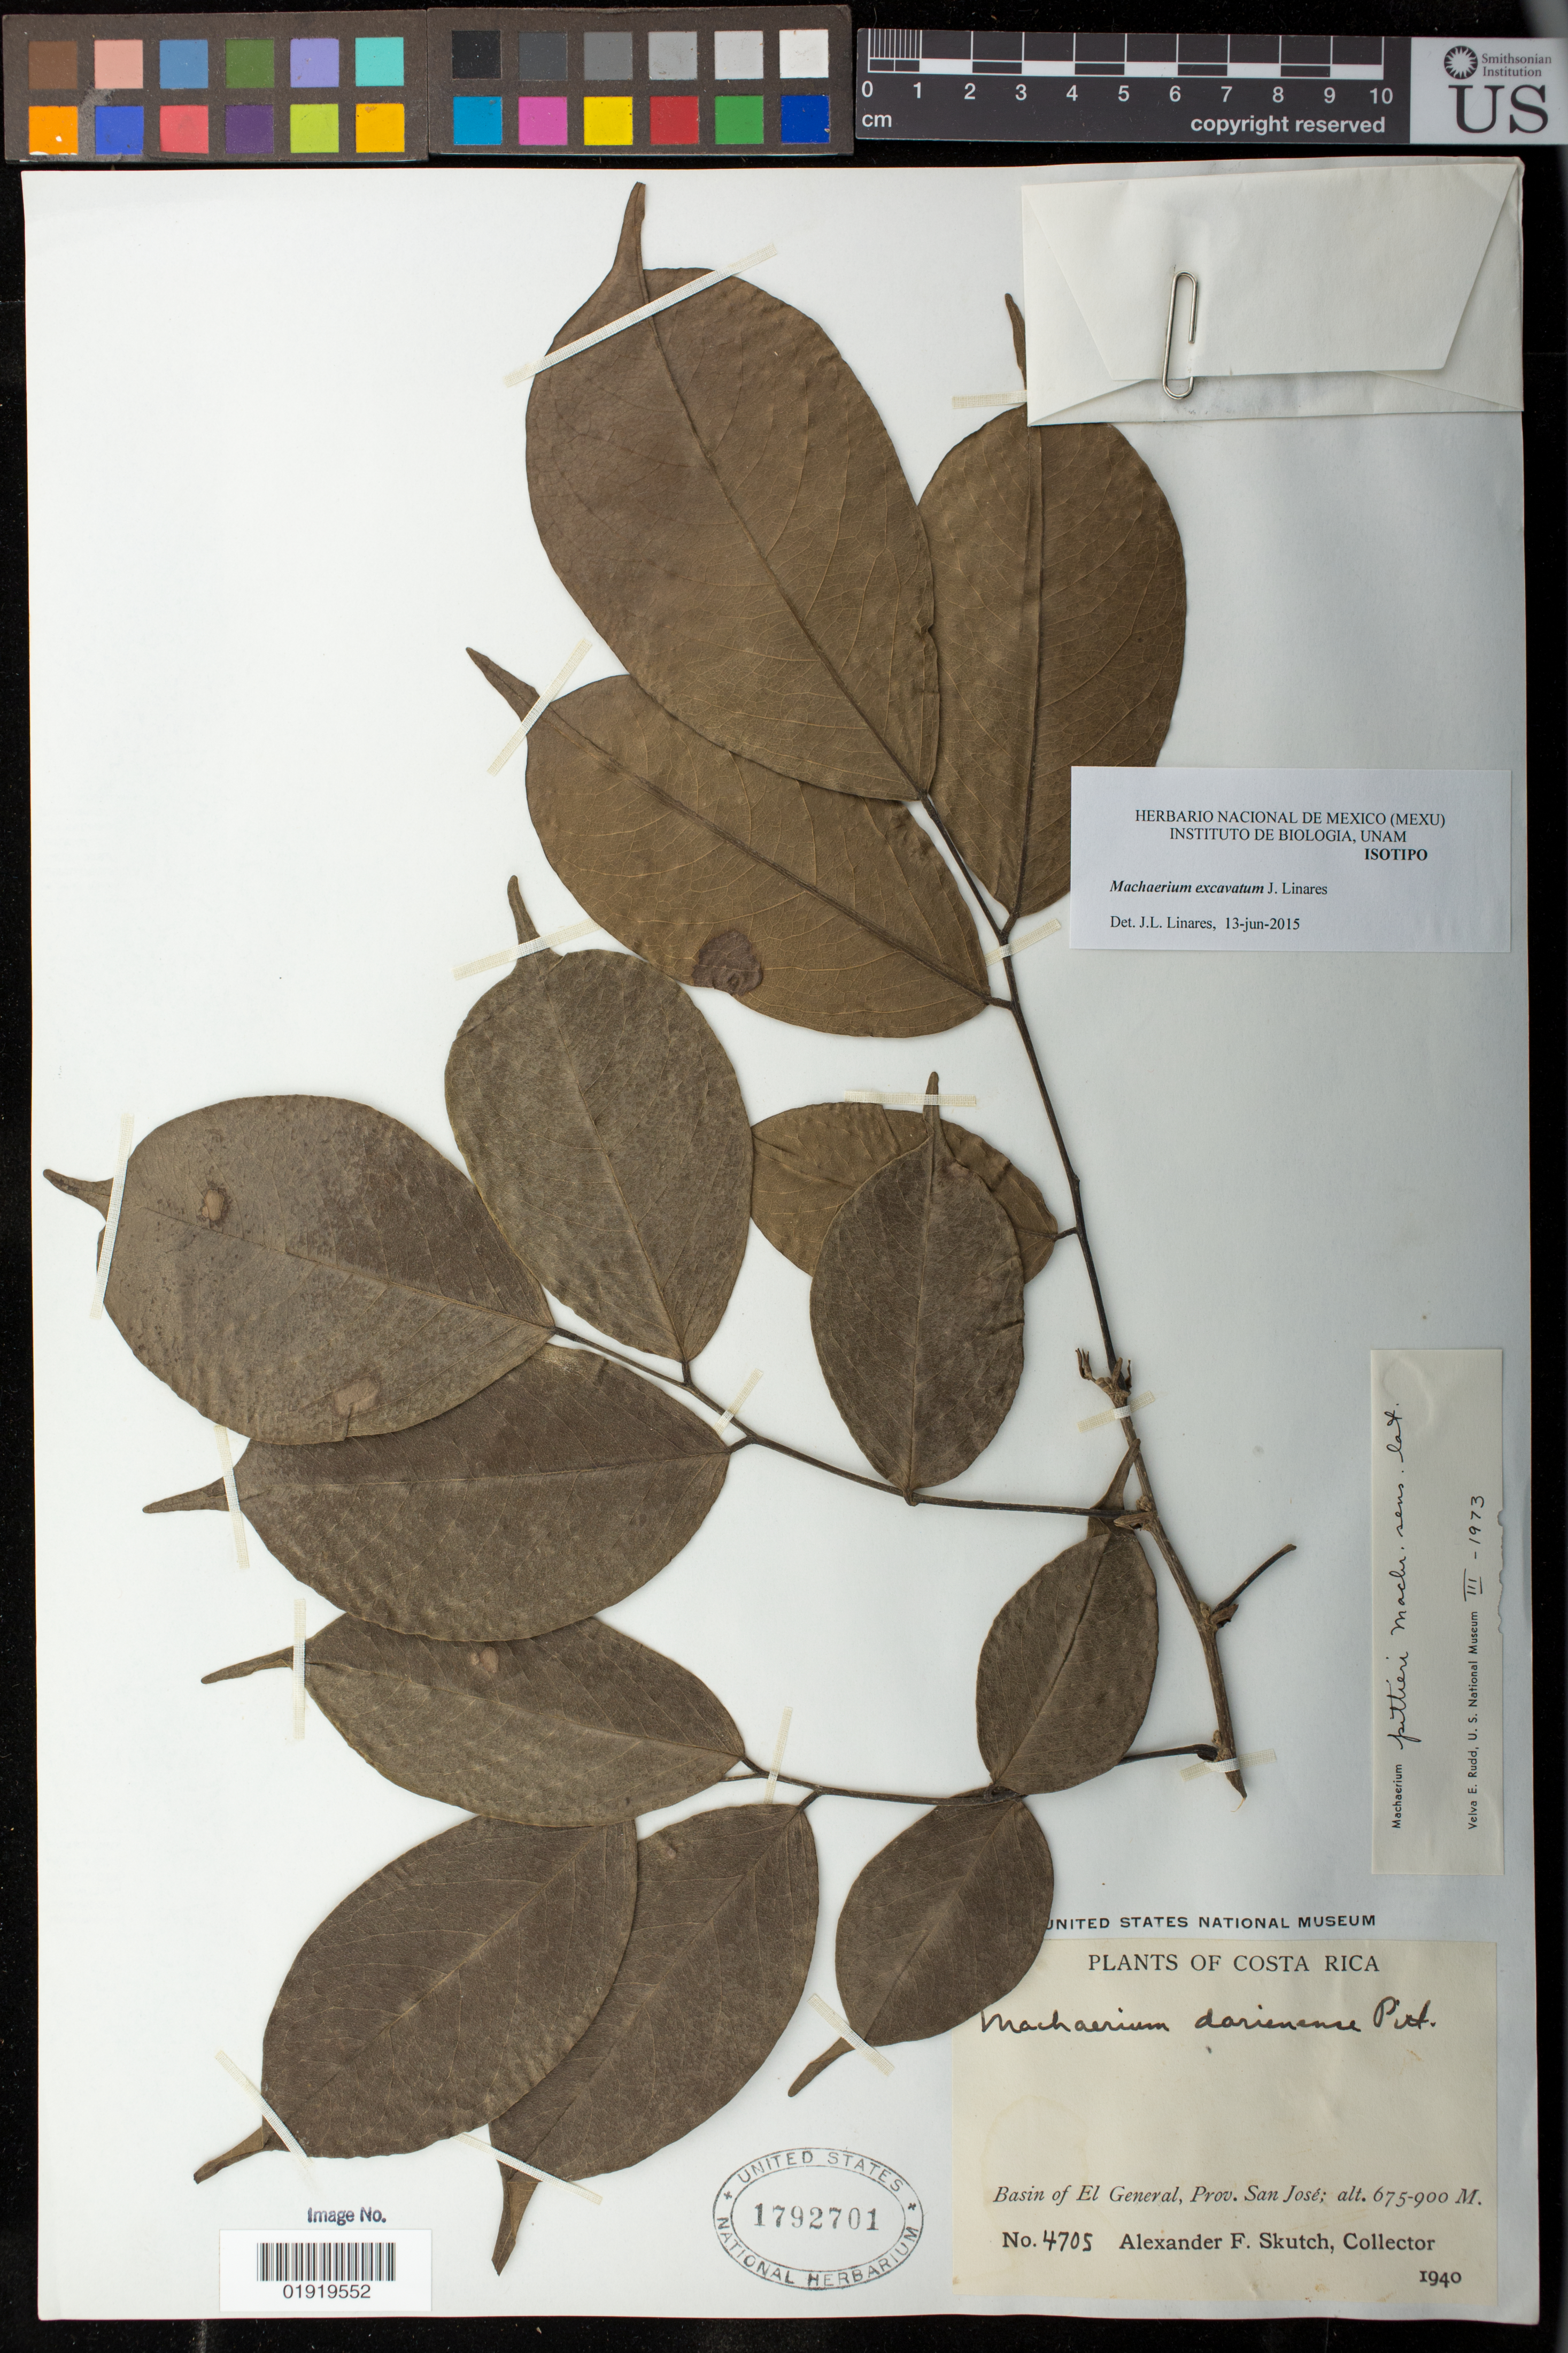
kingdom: Plantae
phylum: Tracheophyta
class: Magnoliopsida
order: Fabales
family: Fabaceae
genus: Machaerium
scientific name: Machaerium excavatum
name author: J. Linares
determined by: Linares, J. L., (MEXICO)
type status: Isotype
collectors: A. F. Skutch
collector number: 4705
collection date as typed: Feb 1940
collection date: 1940-02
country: Costa Rica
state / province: San José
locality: Basin of El General, Prov. San José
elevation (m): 675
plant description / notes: One of two consecutively numbered sheets (USNH 1792701, 1792702) not annotated as "sheet 1" or "sheet 2" but probably representing a single specimen with foliage and fruits mounted separately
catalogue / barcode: US 1792701